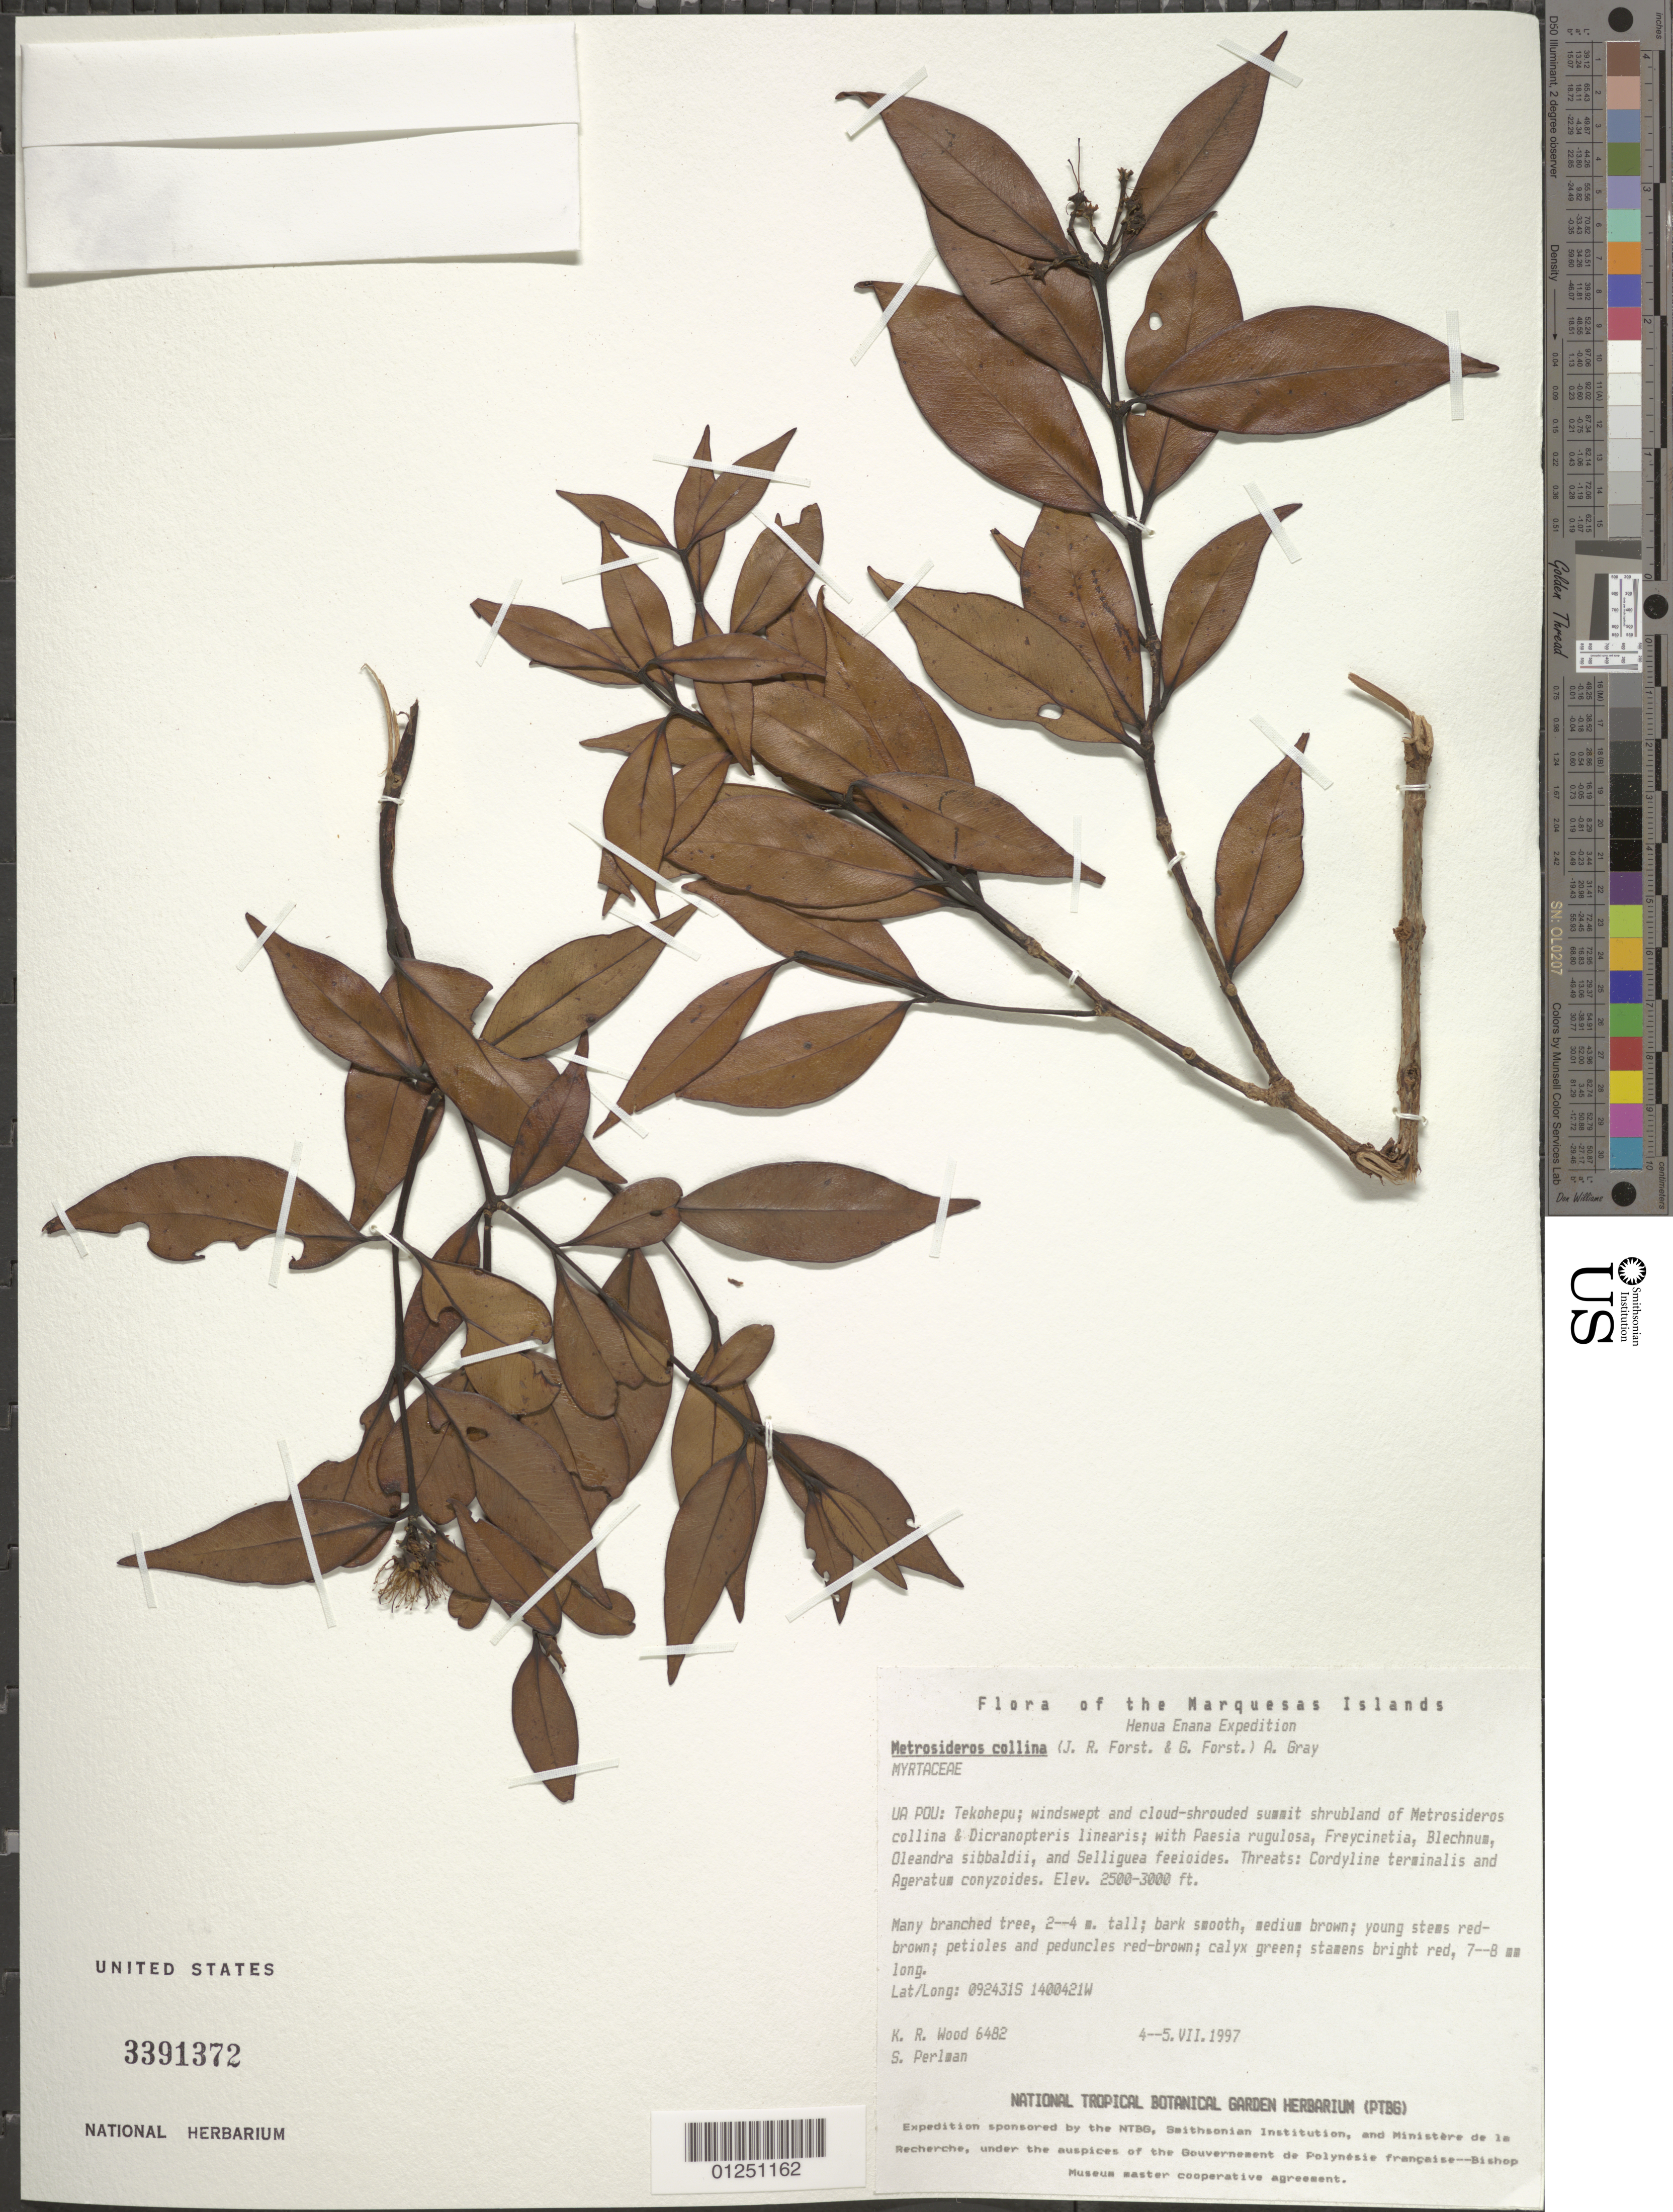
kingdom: Plantae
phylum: Tracheophyta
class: Magnoliopsida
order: Myrtales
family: Myrtaceae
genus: Metrosideros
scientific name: Metrosideros collina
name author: (J.R. Forst. & G. Forst.) A. Gray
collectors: K. R. Wood & S. P. Perlman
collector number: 6482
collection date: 1997-07-04/1997-07-05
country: French Polynesia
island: Ua Pou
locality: Tekohepo, summit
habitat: Shrubland of Metrosideros collina - Dicranopteris linearis; windswept and cloud shrouded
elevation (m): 762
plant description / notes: Cordyline terminalis, Ageratum conyzoides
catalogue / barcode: US 3391372